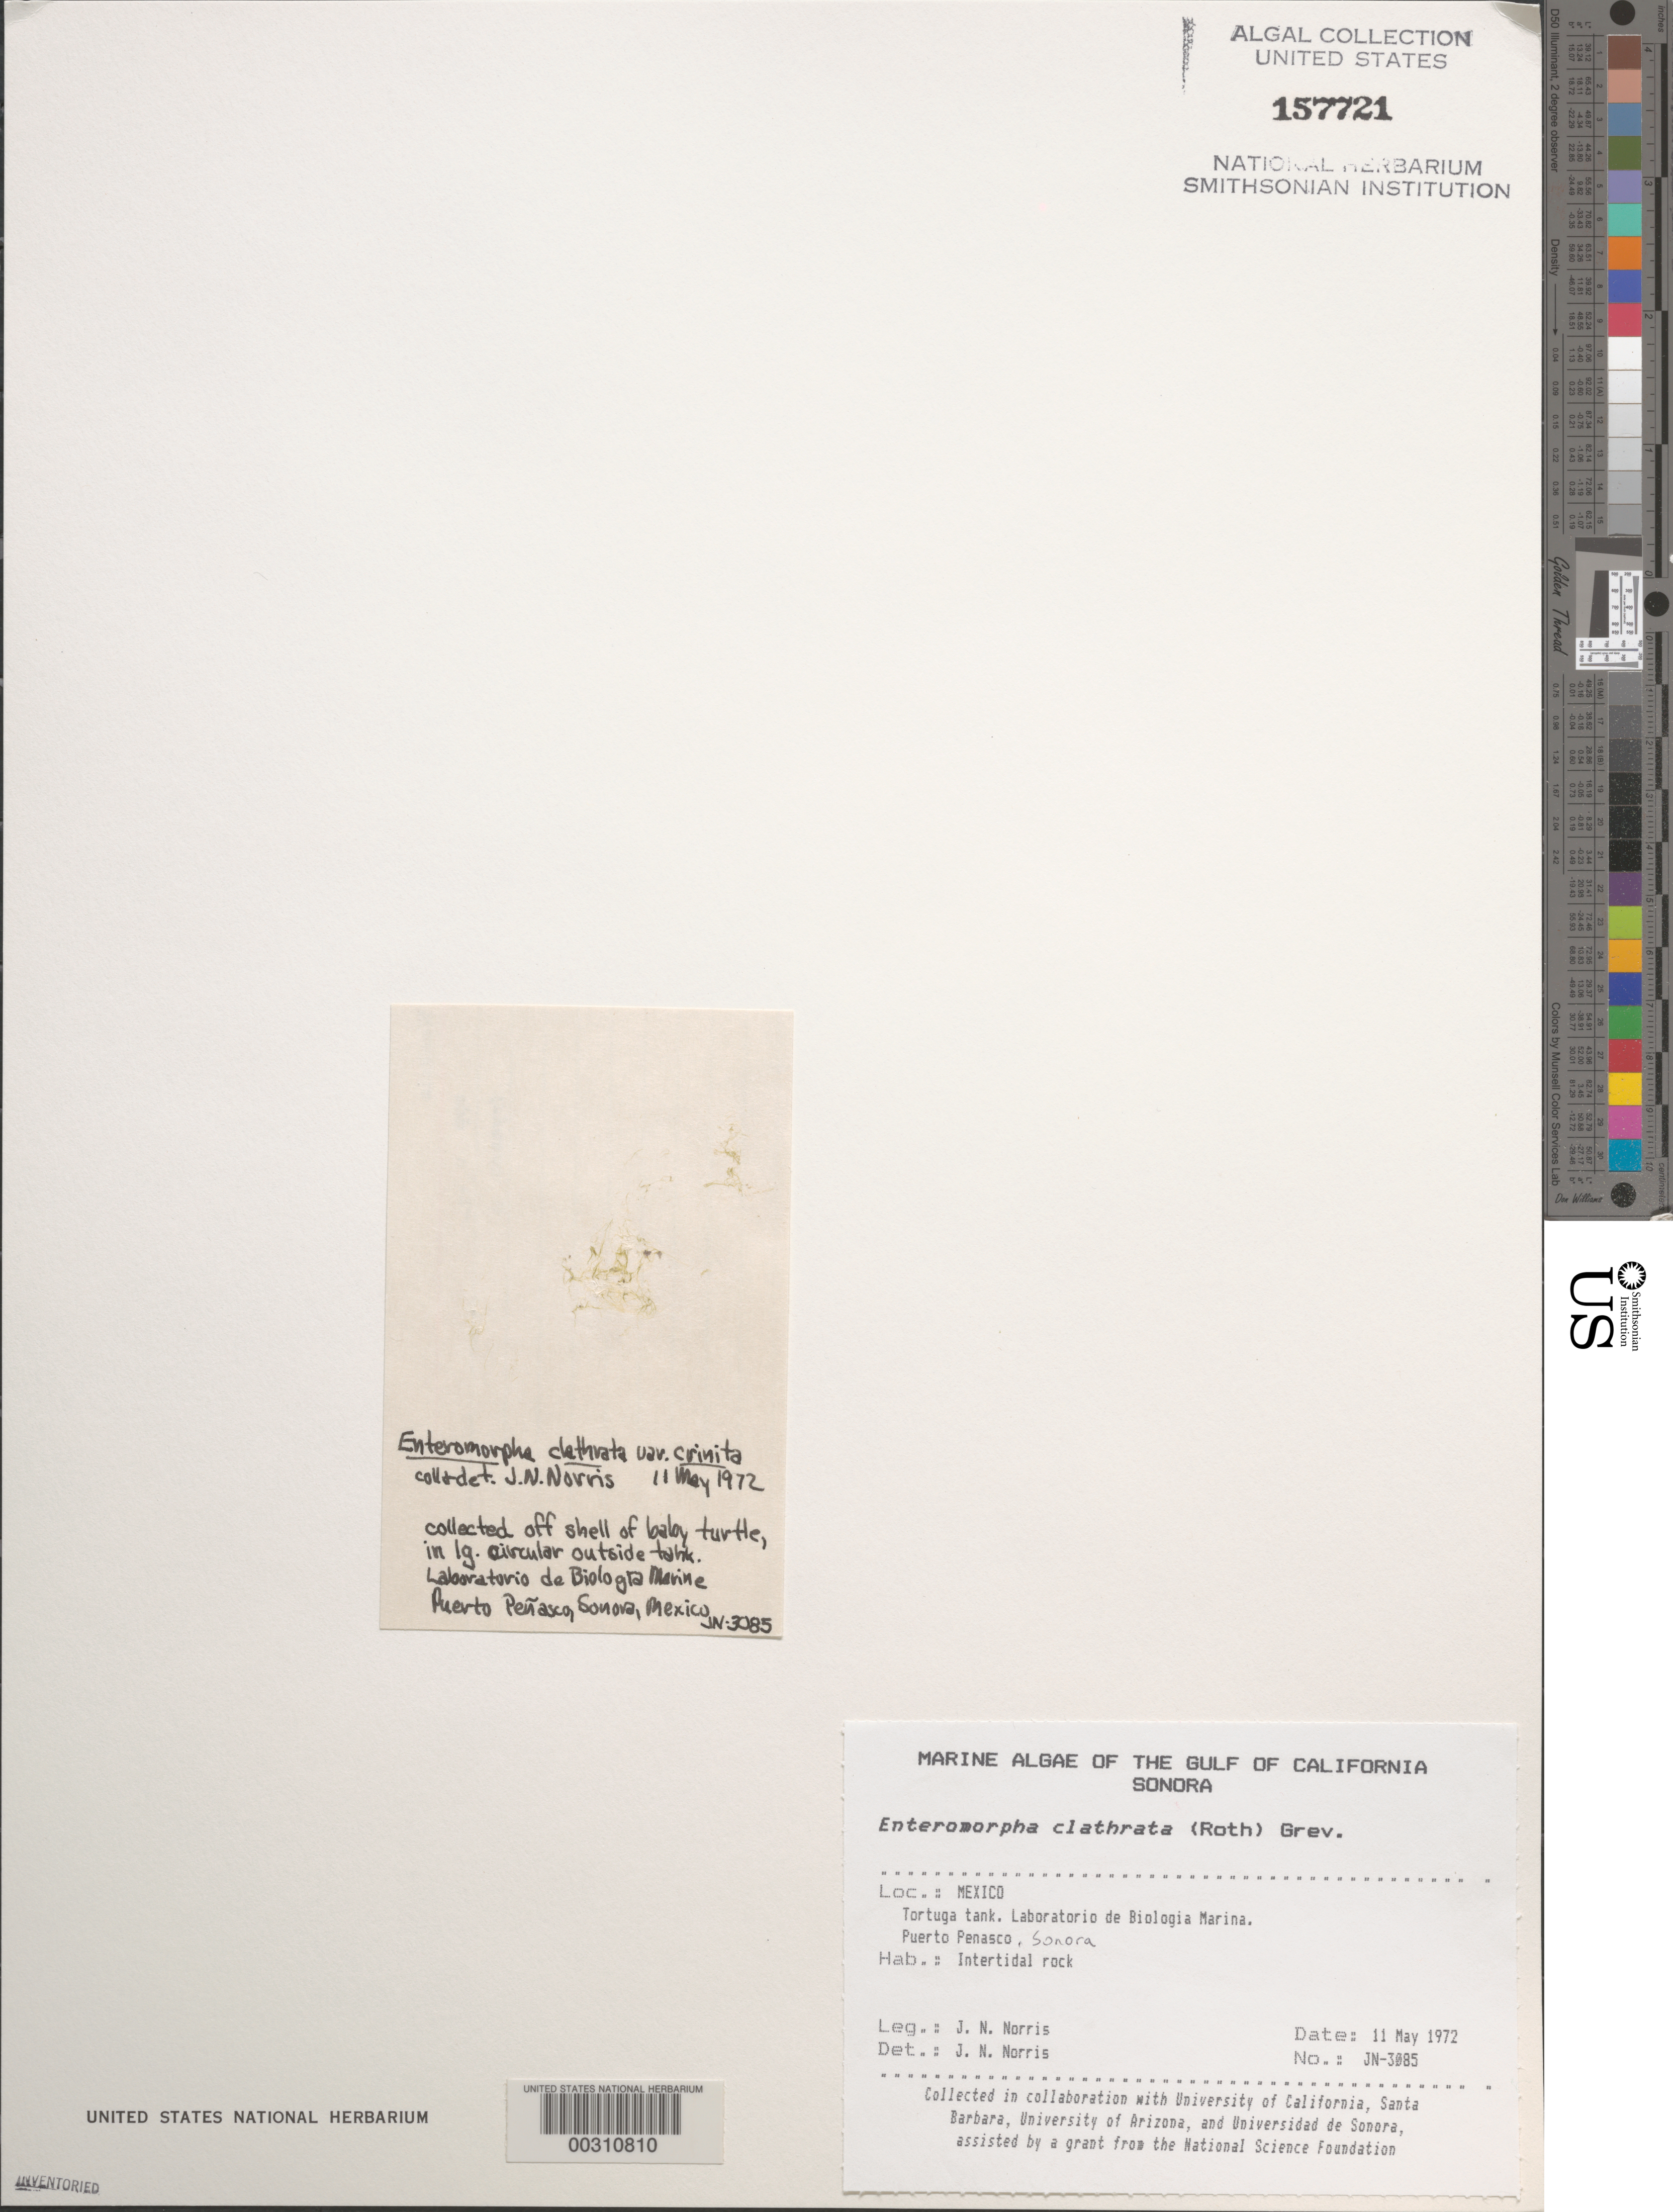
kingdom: Plantae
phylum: Chlorophyta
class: Ulvophyceae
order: Ulvales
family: Ulvaceae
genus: Ulva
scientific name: Ulva linza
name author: L.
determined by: Algae name updating Project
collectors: J. N. Norris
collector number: JN-3085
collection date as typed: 11 May 1972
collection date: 1972-05-11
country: Mexico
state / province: Sonora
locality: Puerto Penasco, marine laboratory turtle tank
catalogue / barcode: US 157721